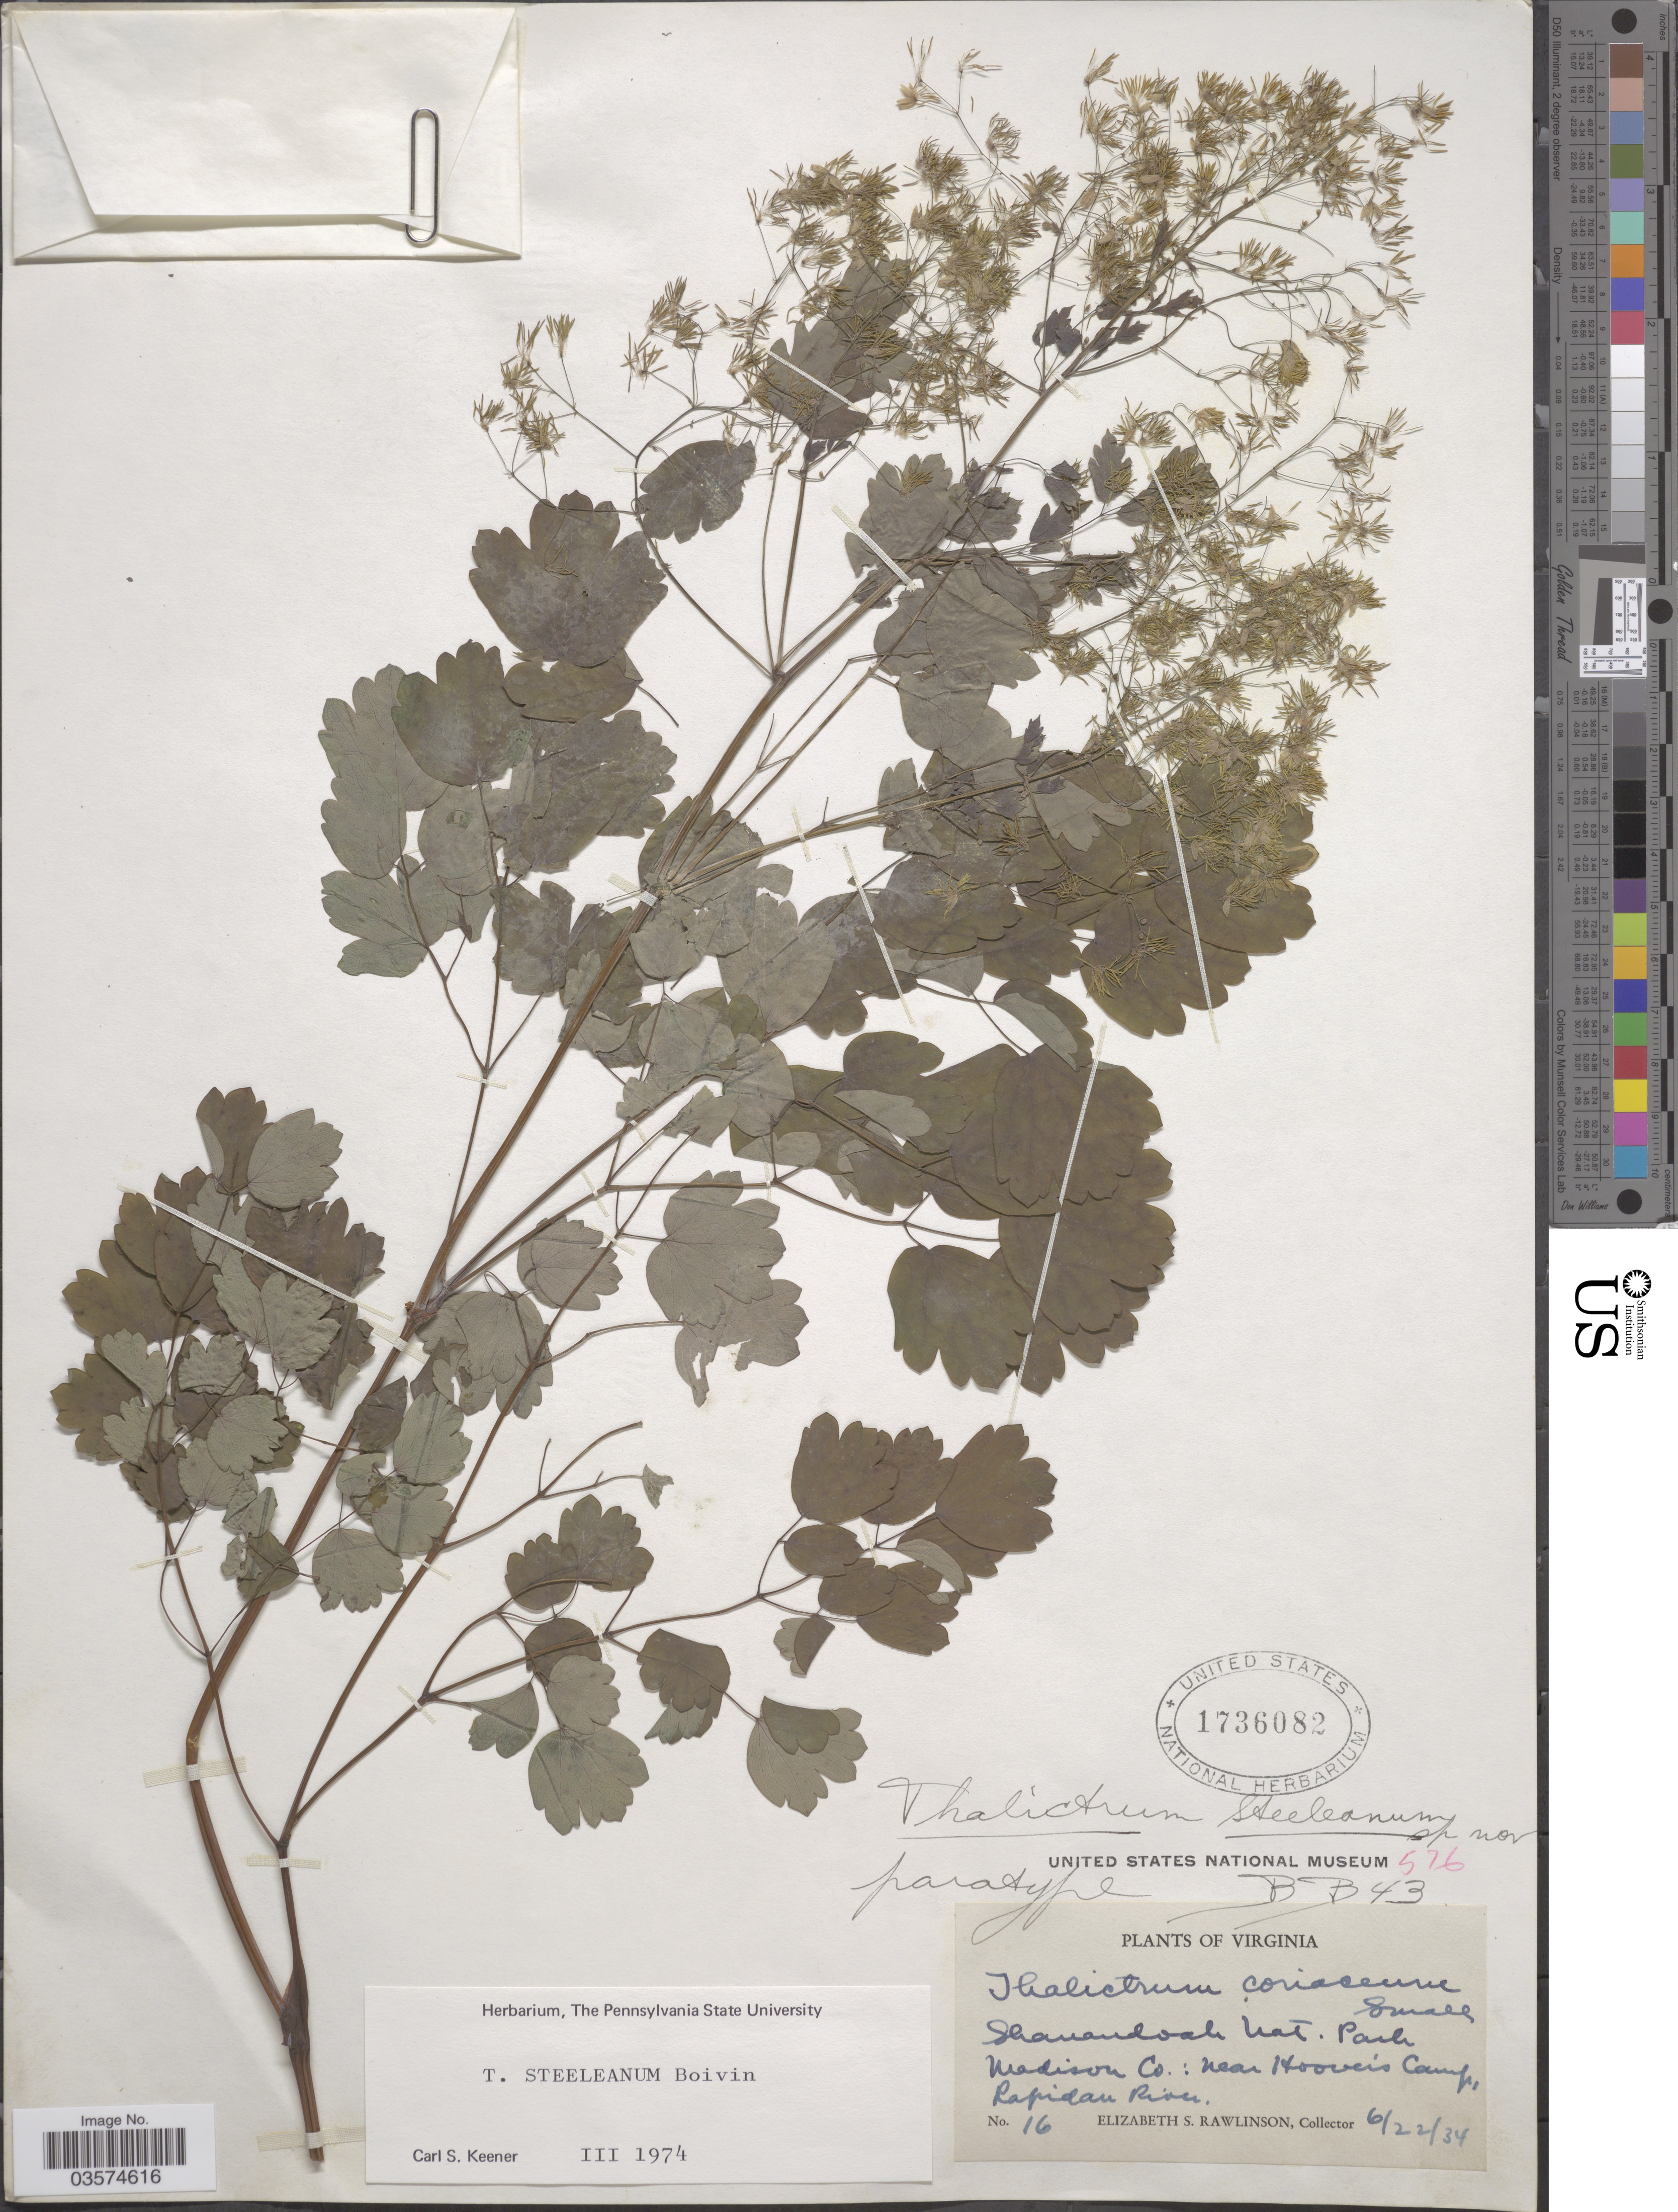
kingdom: Plantae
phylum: Tracheophyta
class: Magnoliopsida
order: Ranunculales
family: Ranunculaceae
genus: Thalictrum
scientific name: Thalictrum steeleanum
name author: B. Boivin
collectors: E. S. Rawlinson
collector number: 16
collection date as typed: Transcribed d/m/y: 22/6/34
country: United States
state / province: Virginia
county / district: Madison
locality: Shenandoah Nat. Park. Madison Co.: near Hoovers Camp. Rapidan River.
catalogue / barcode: US 1736082